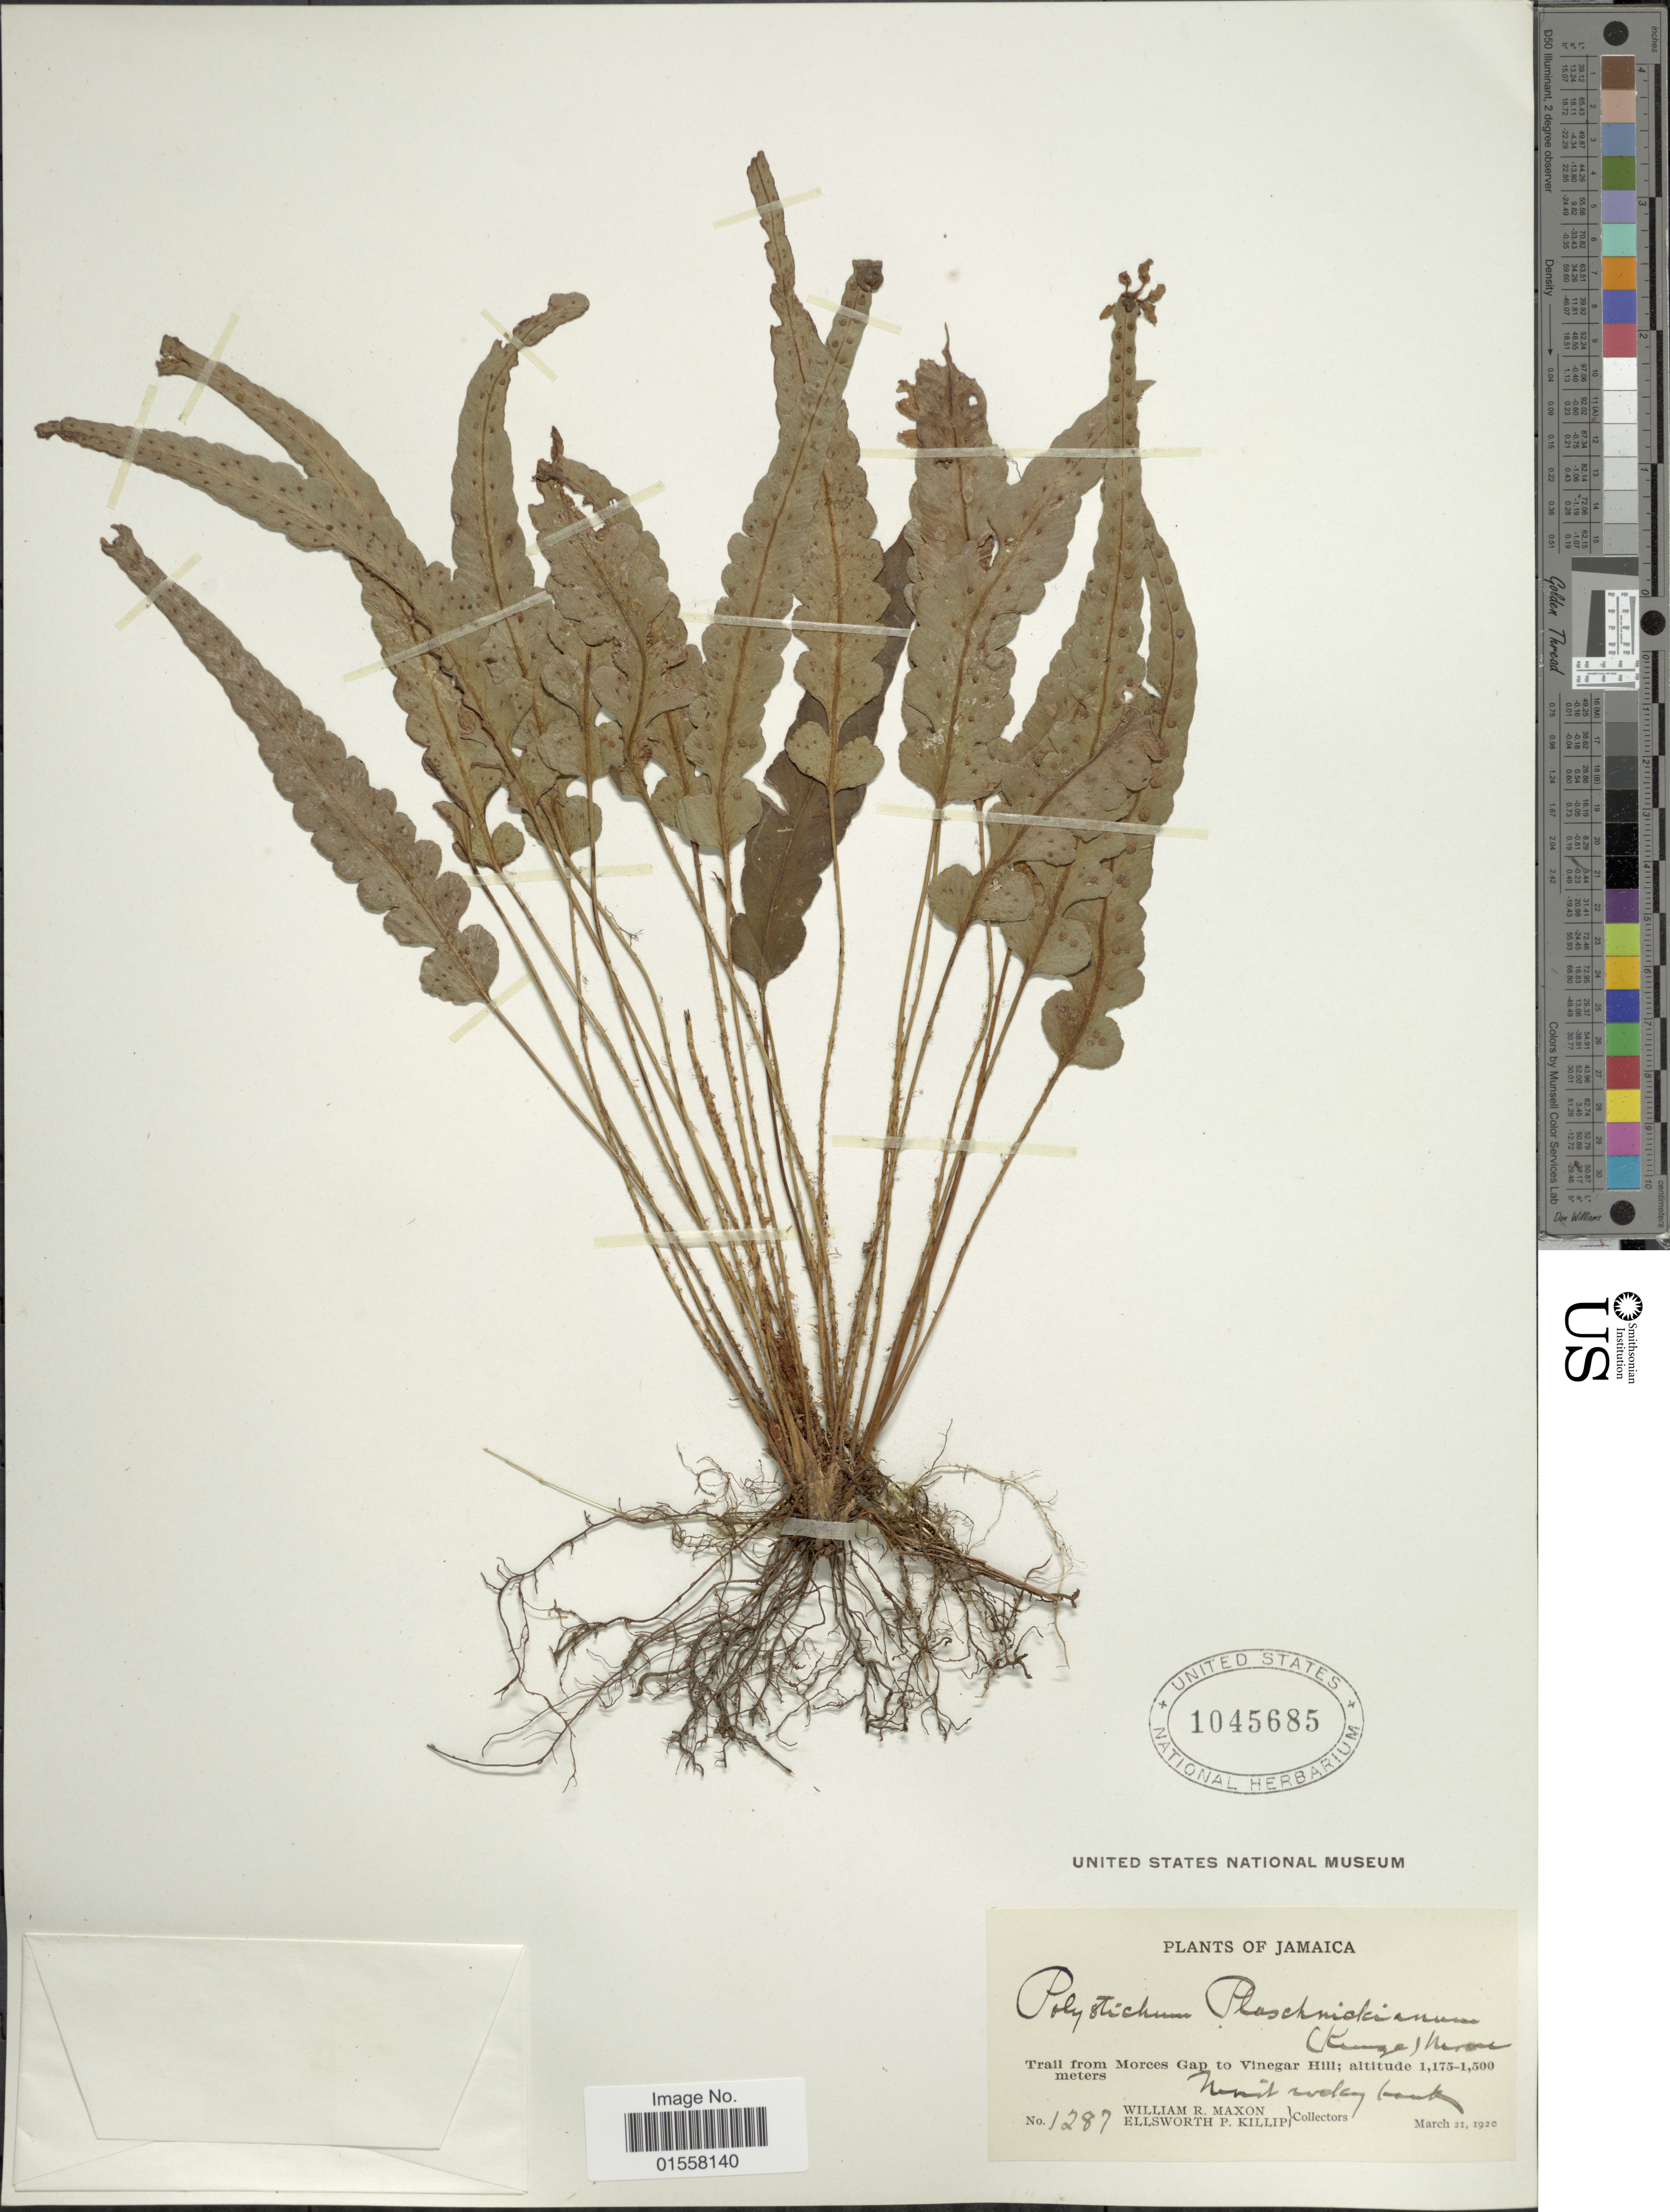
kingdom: Plantae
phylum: Tracheophyta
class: Polypodiopsida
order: Polypodiales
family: Dryopteridaceae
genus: Polystichum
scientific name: Polystichum plaschnickianum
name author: (Kunze) Moore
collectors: W. R. Maxon & E. P. Killip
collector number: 1287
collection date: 1920-03-21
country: Jamaica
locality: Jamaica, Trail from Morces Gap to Vinger Hill,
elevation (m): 1175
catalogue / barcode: US 1045685